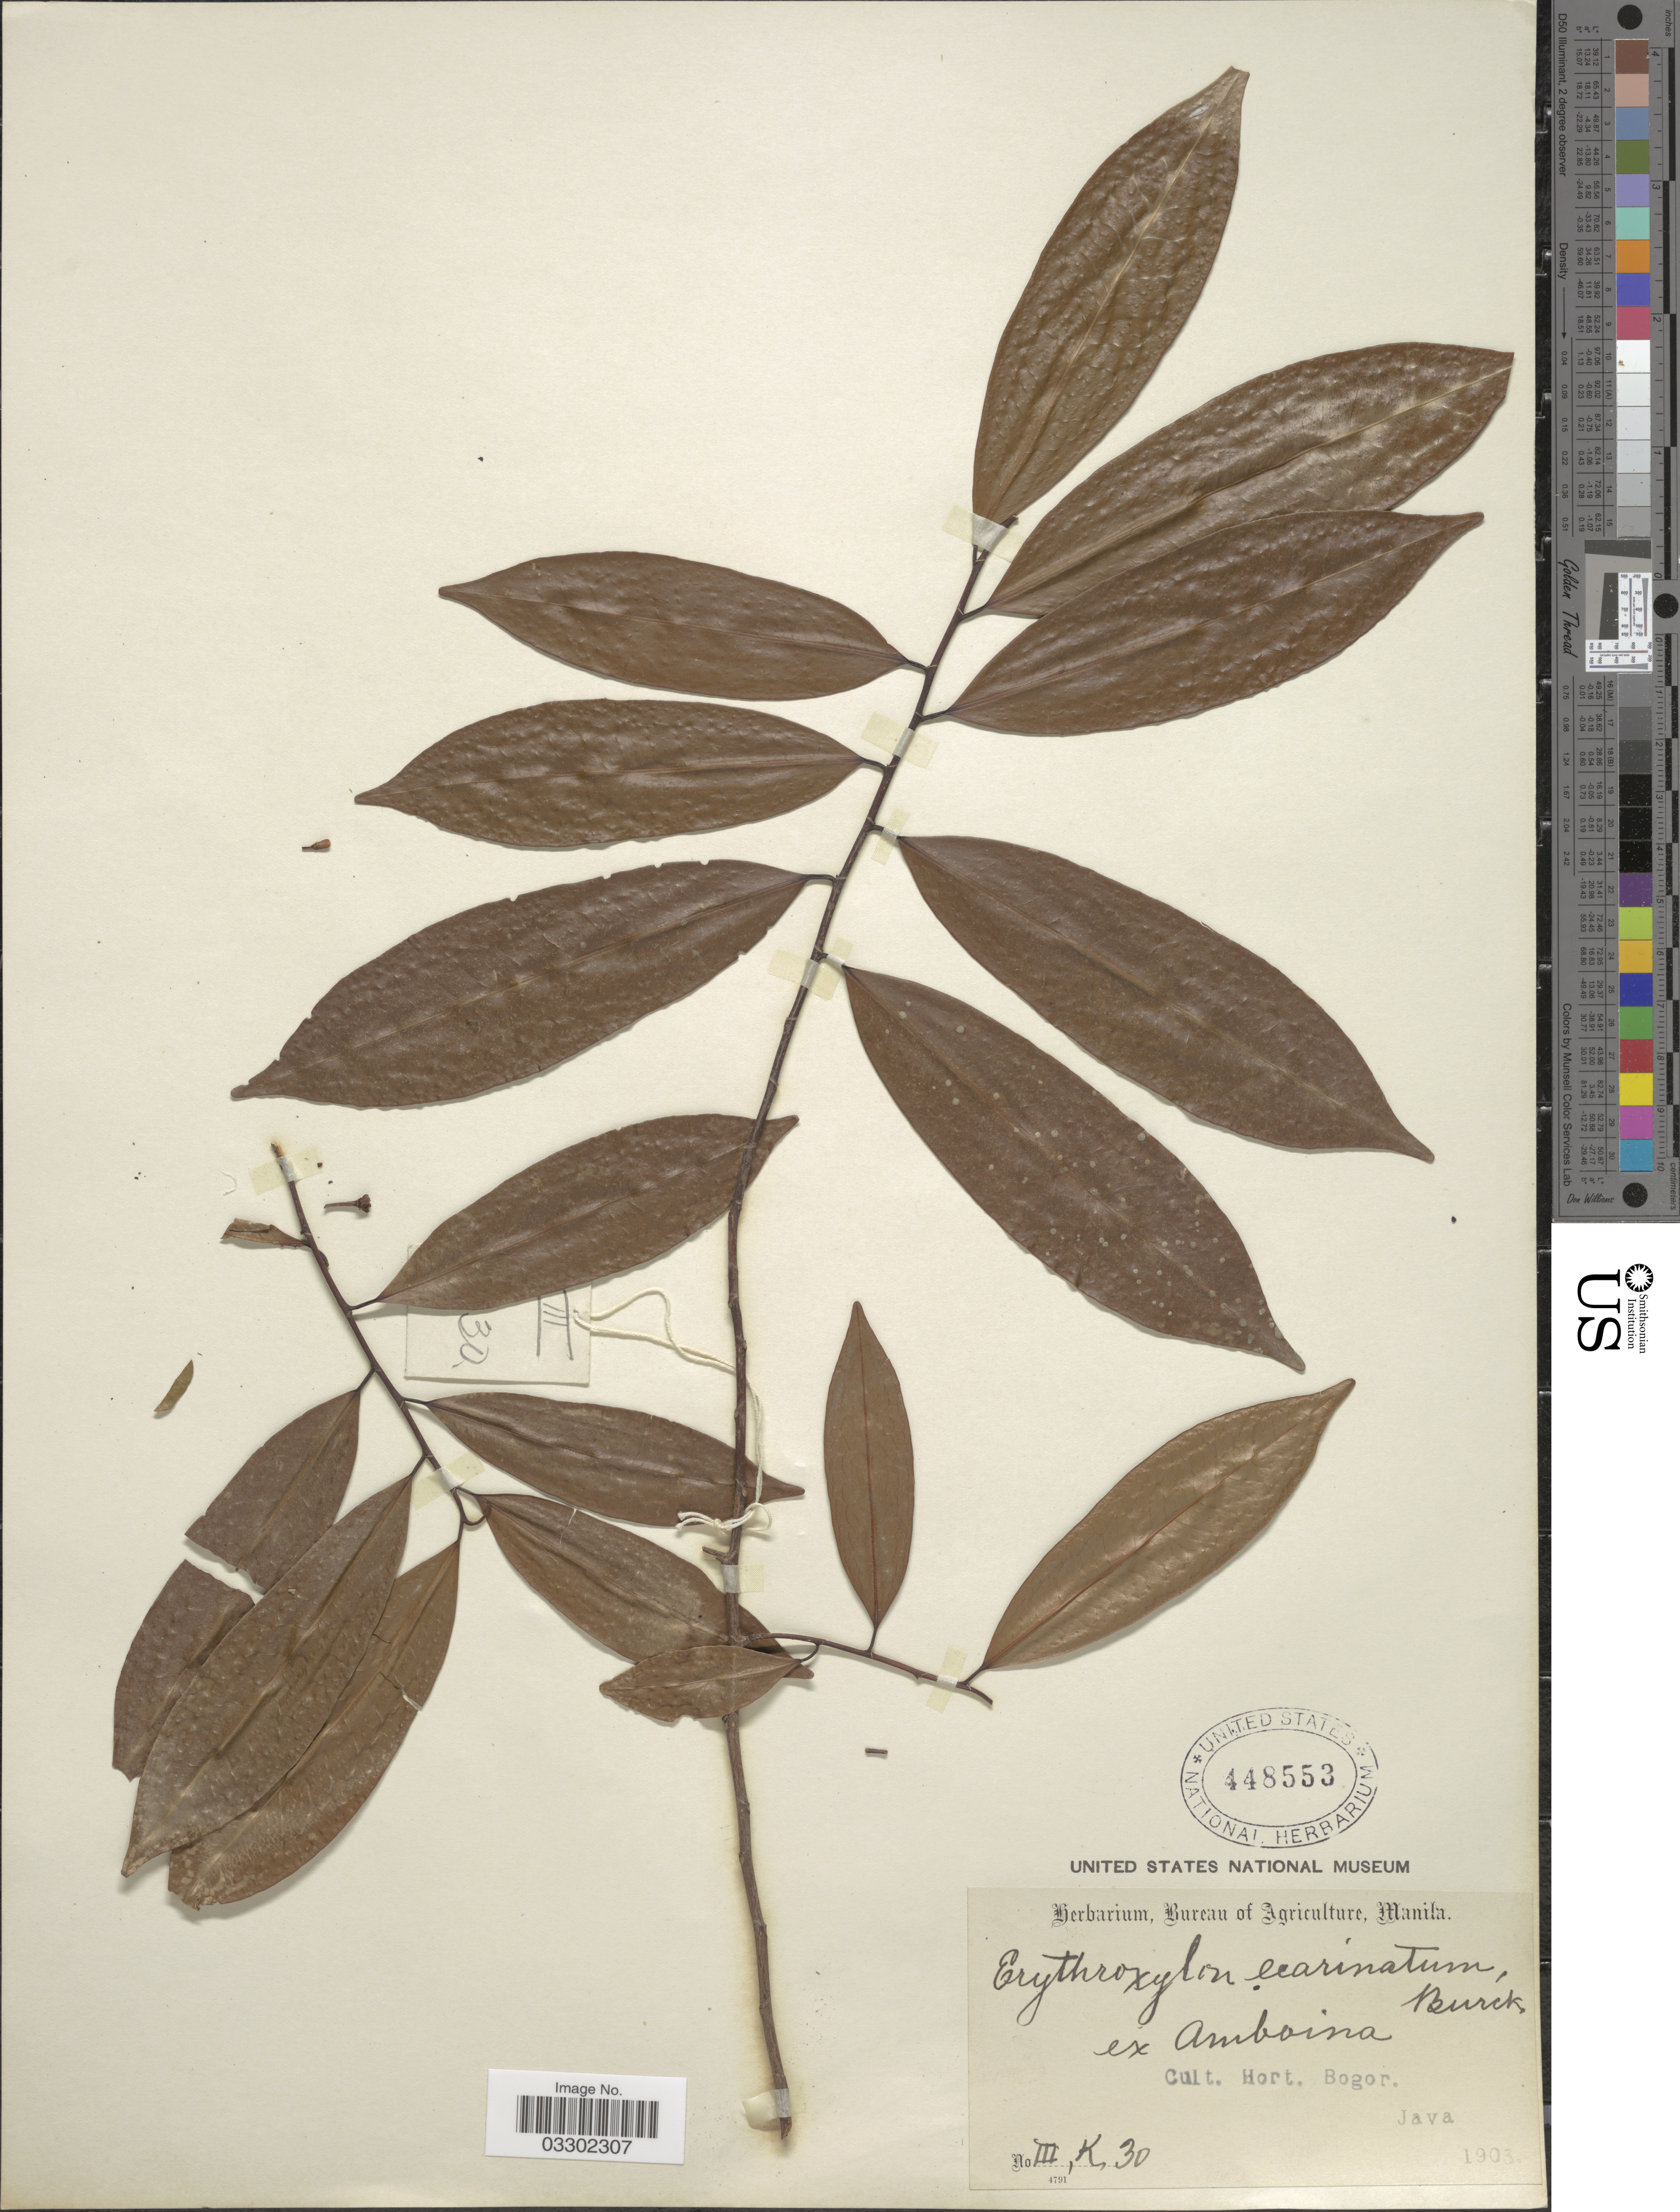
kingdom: Plantae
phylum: Tracheophyta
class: Magnoliopsida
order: Malpighiales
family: Erythroxylaceae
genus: Erythroxylum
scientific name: Erythroxylum ecarinatum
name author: Hochr.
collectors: Ex herb. Bureau of Agriculture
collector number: III, K,30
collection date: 1903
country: Indonesia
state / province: Java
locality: Cult. Hort. Bogor.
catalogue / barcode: US 448553